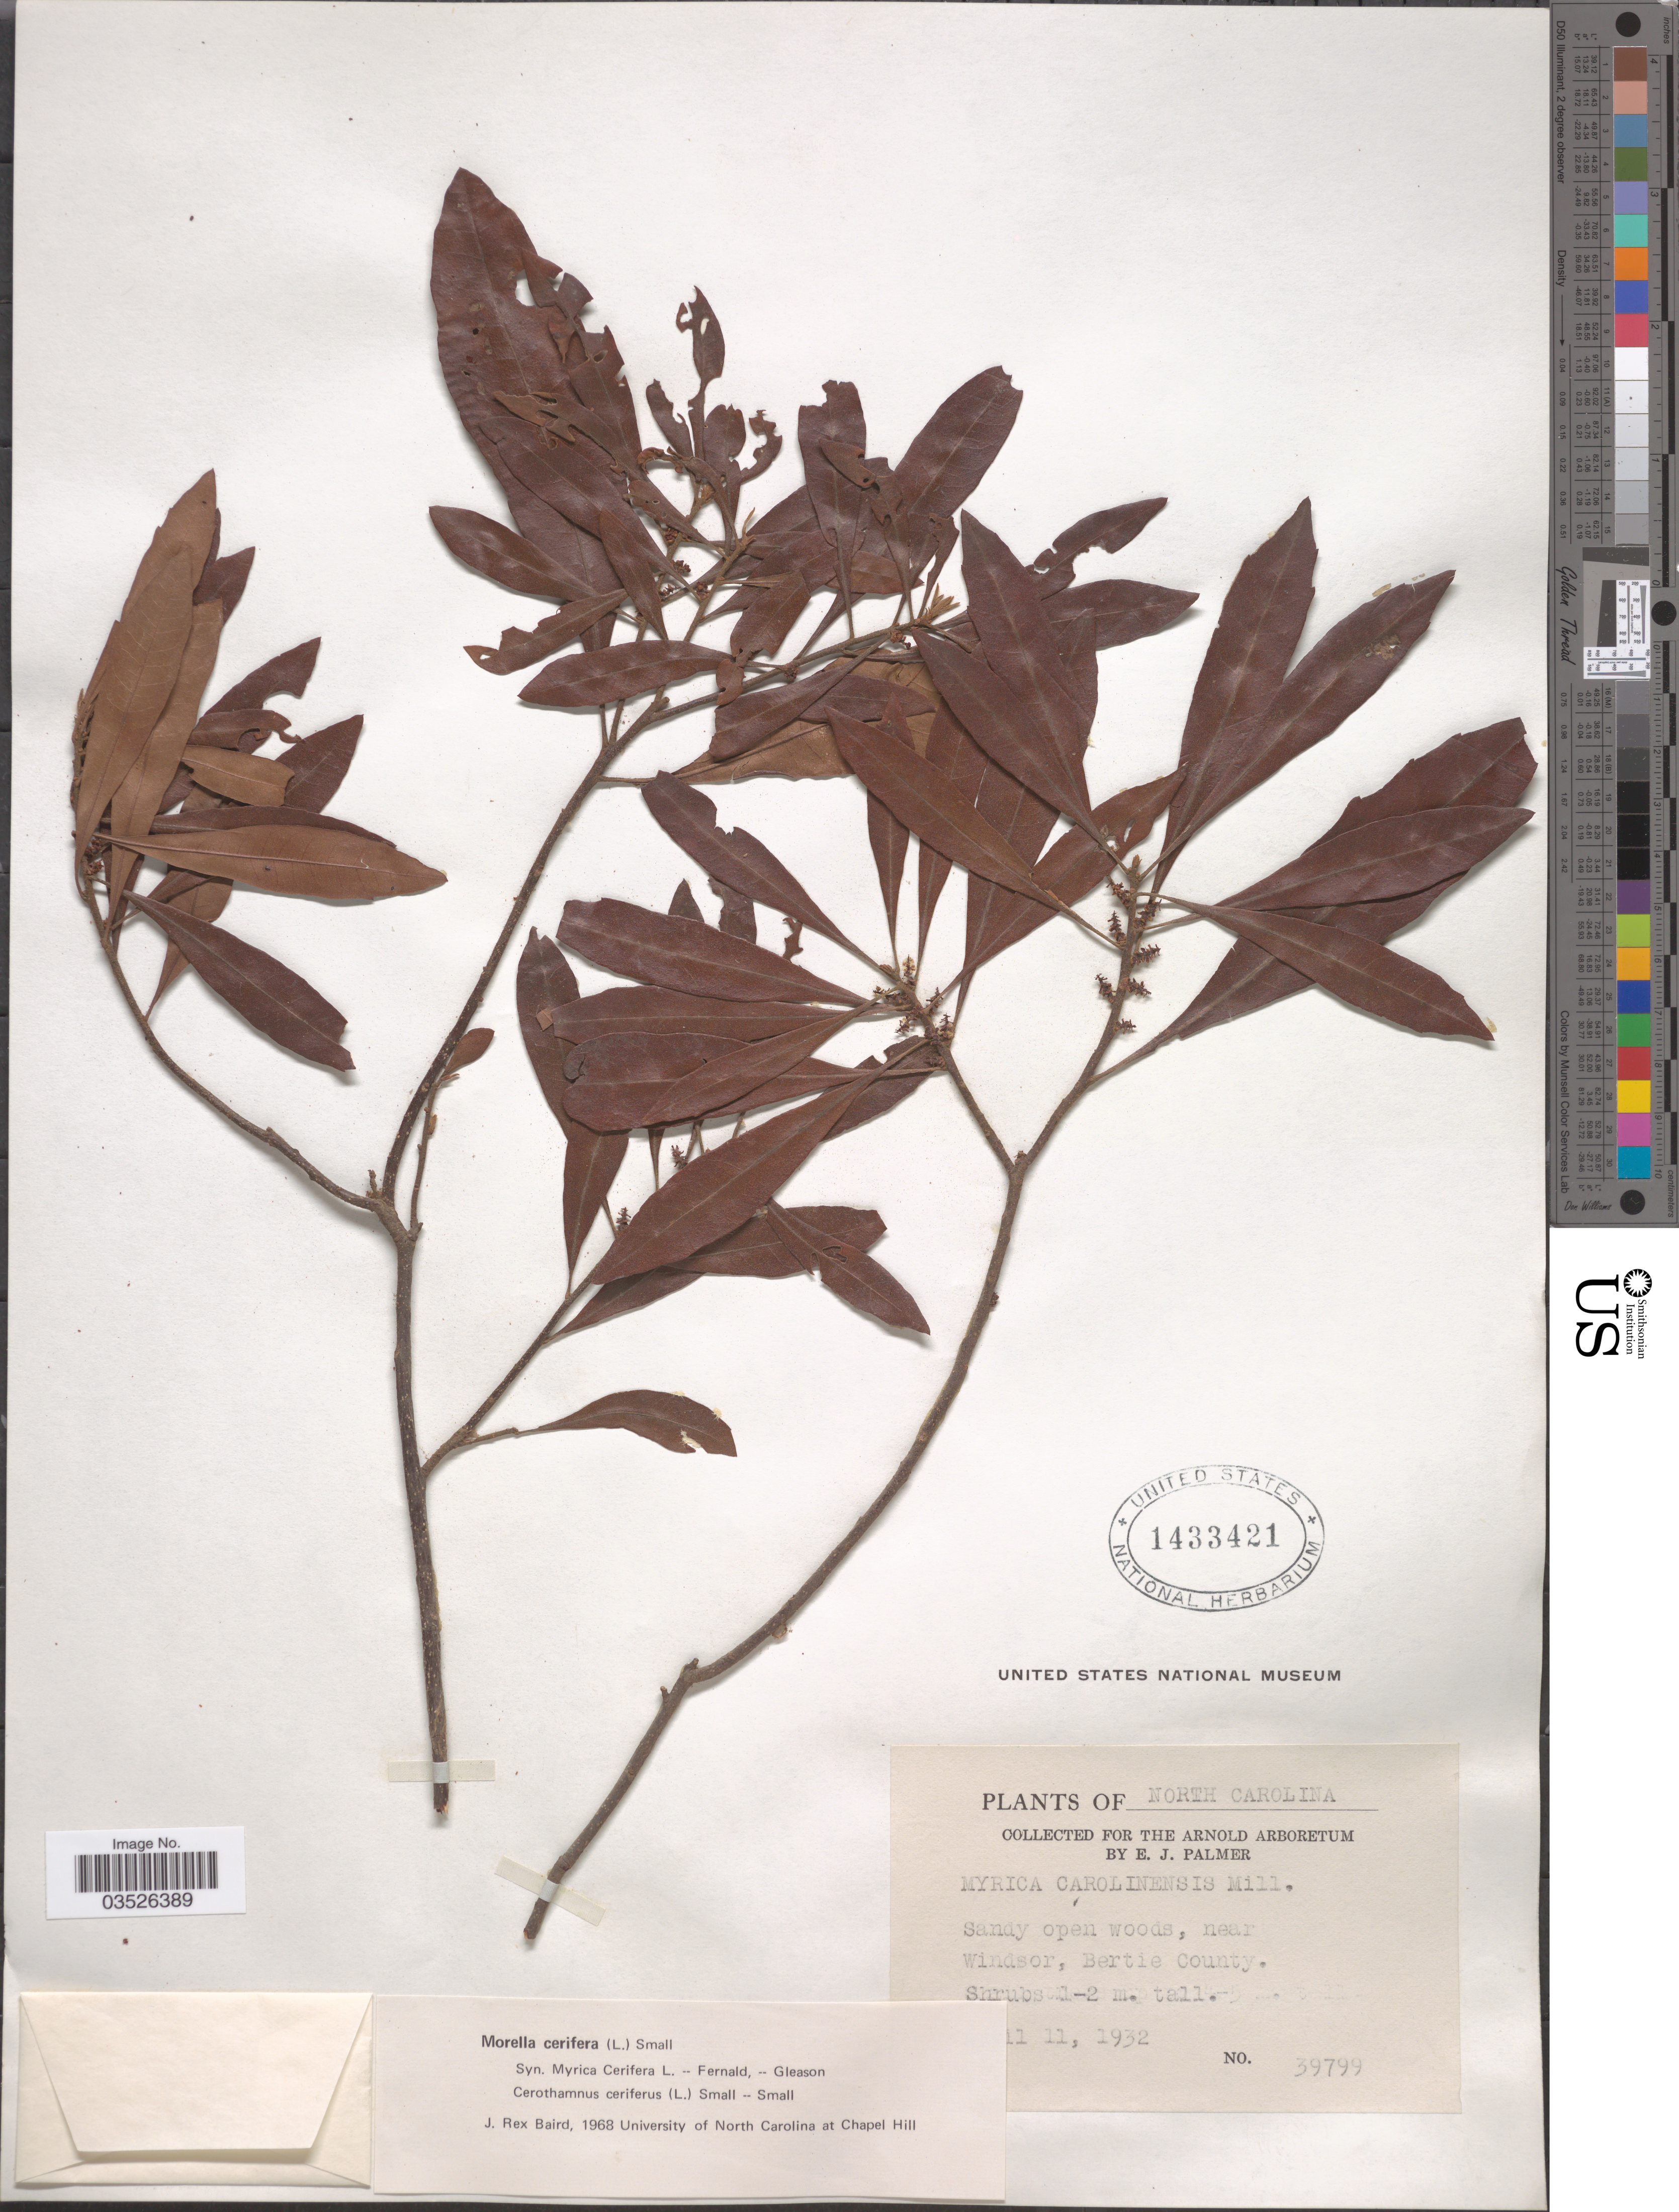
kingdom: Plantae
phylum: Tracheophyta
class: Magnoliopsida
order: Fagales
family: Myricaceae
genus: Morella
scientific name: Morella cerifera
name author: (L.) Small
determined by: Baird, James Rex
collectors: E. J. Palmer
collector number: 39799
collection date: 1932-04-11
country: United States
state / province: North Carolina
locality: Near Windsor, Bertie County.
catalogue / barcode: US 1433421